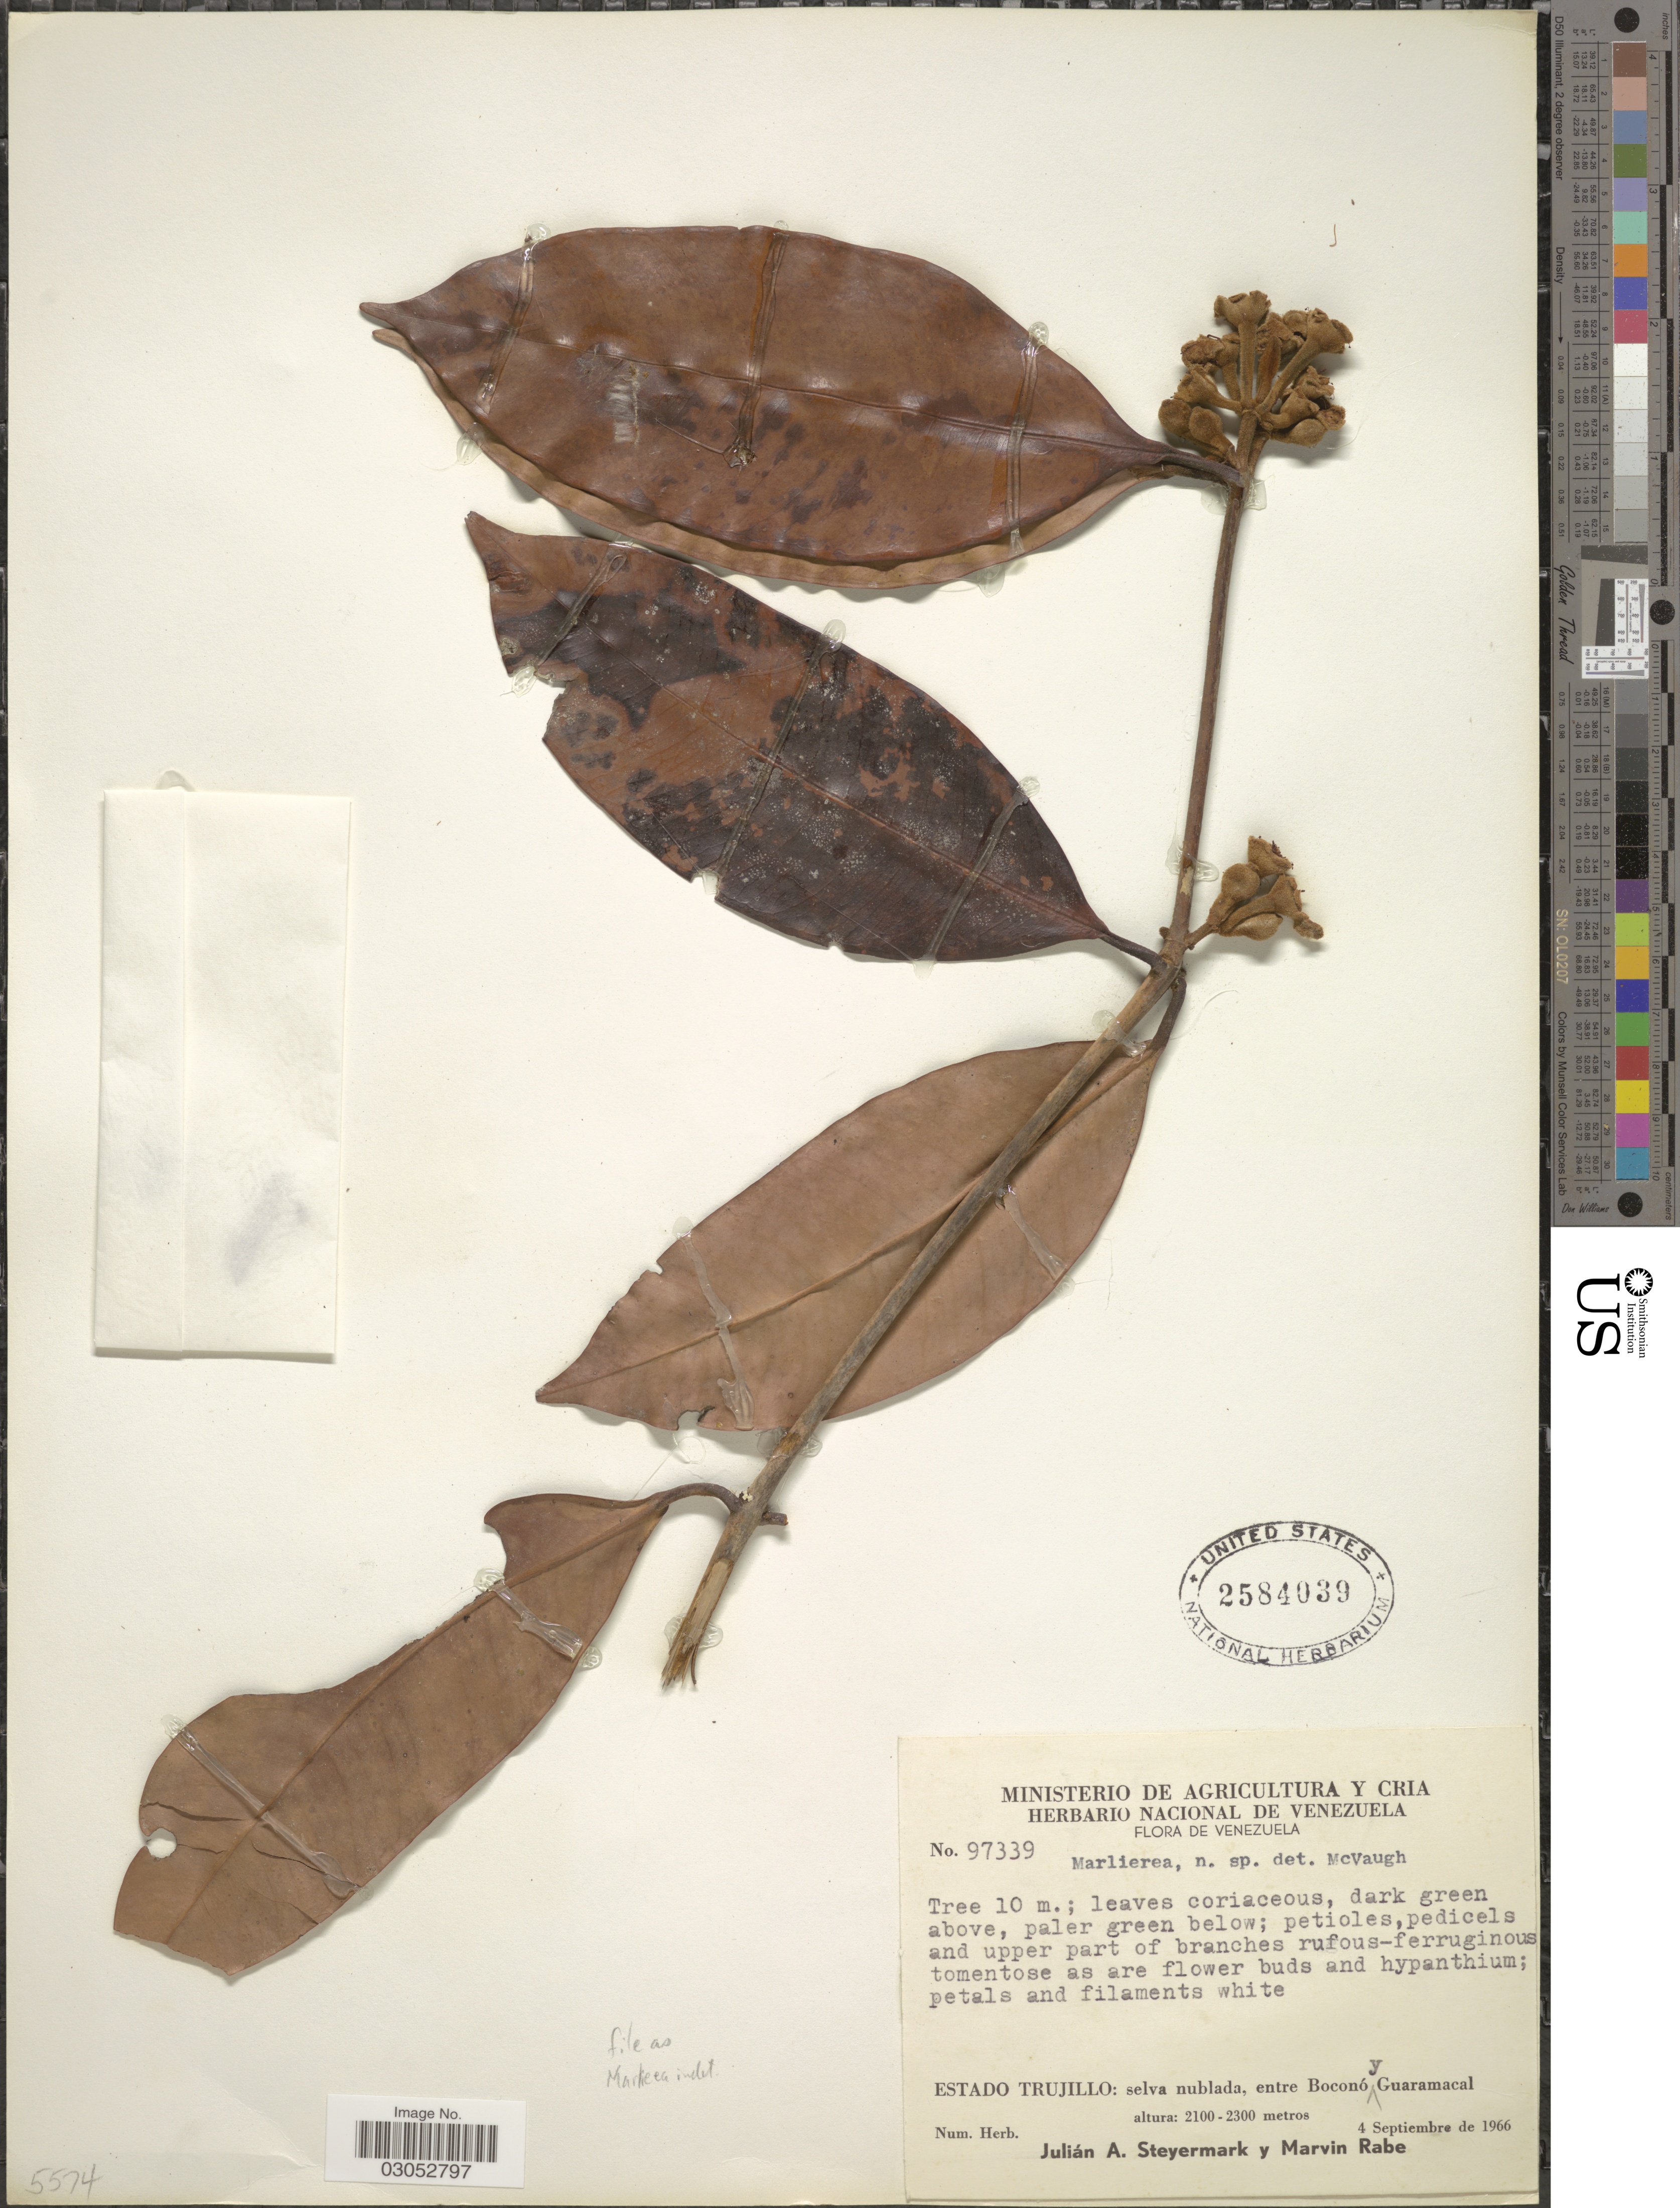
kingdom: Plantae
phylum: Tracheophyta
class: Magnoliopsida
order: Myrtales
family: Myrtaceae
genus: Myrcia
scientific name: Myrcia sp.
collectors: J. Steyermark & M. Rabe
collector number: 97339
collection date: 1966-09-04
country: Venezuela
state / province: Trujillo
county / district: Boconó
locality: Entre Boconó y Guaramacal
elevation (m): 2100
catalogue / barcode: US 2584039